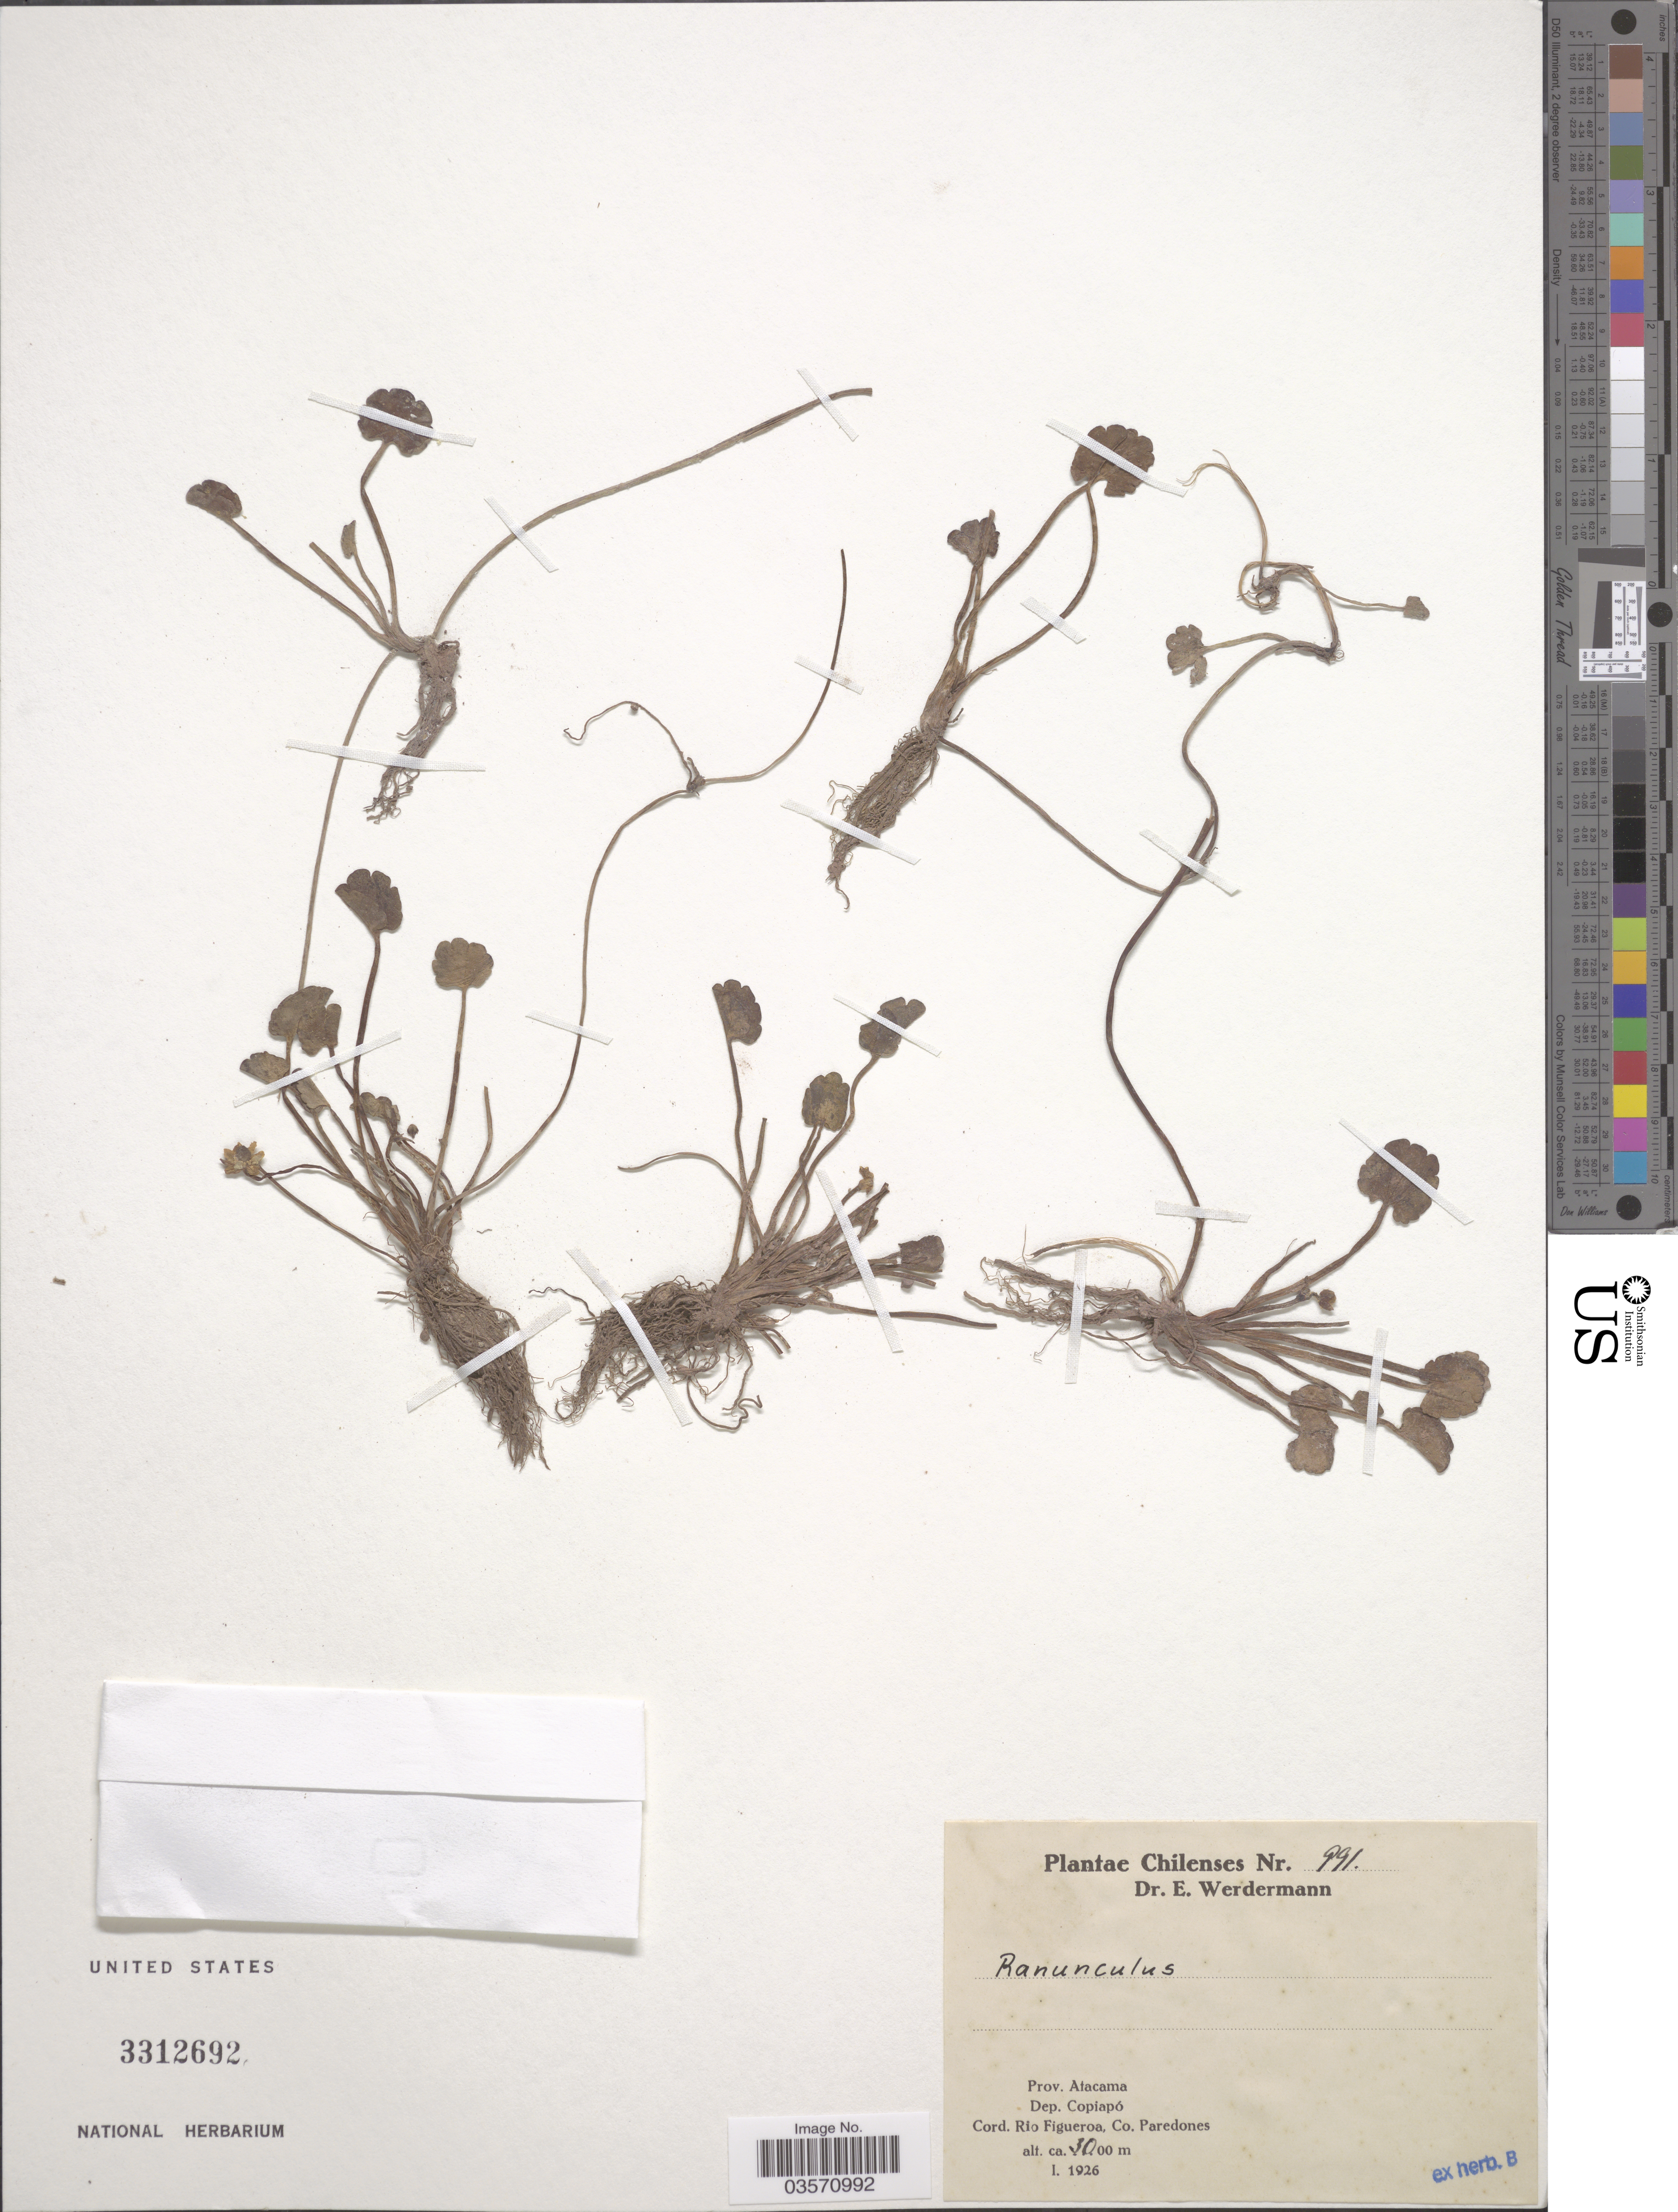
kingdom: Plantae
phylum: Tracheophyta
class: Magnoliopsida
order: Ranunculales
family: Ranunculaceae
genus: Ranunculus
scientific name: Ranunculus sp.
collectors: E. Werdermann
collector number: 991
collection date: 1926-01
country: Chile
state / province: Atacama (III)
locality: Dep. Copiapó, Cord. Rio Figueroa, Co. Paredones.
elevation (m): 3000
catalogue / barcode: US 3312692